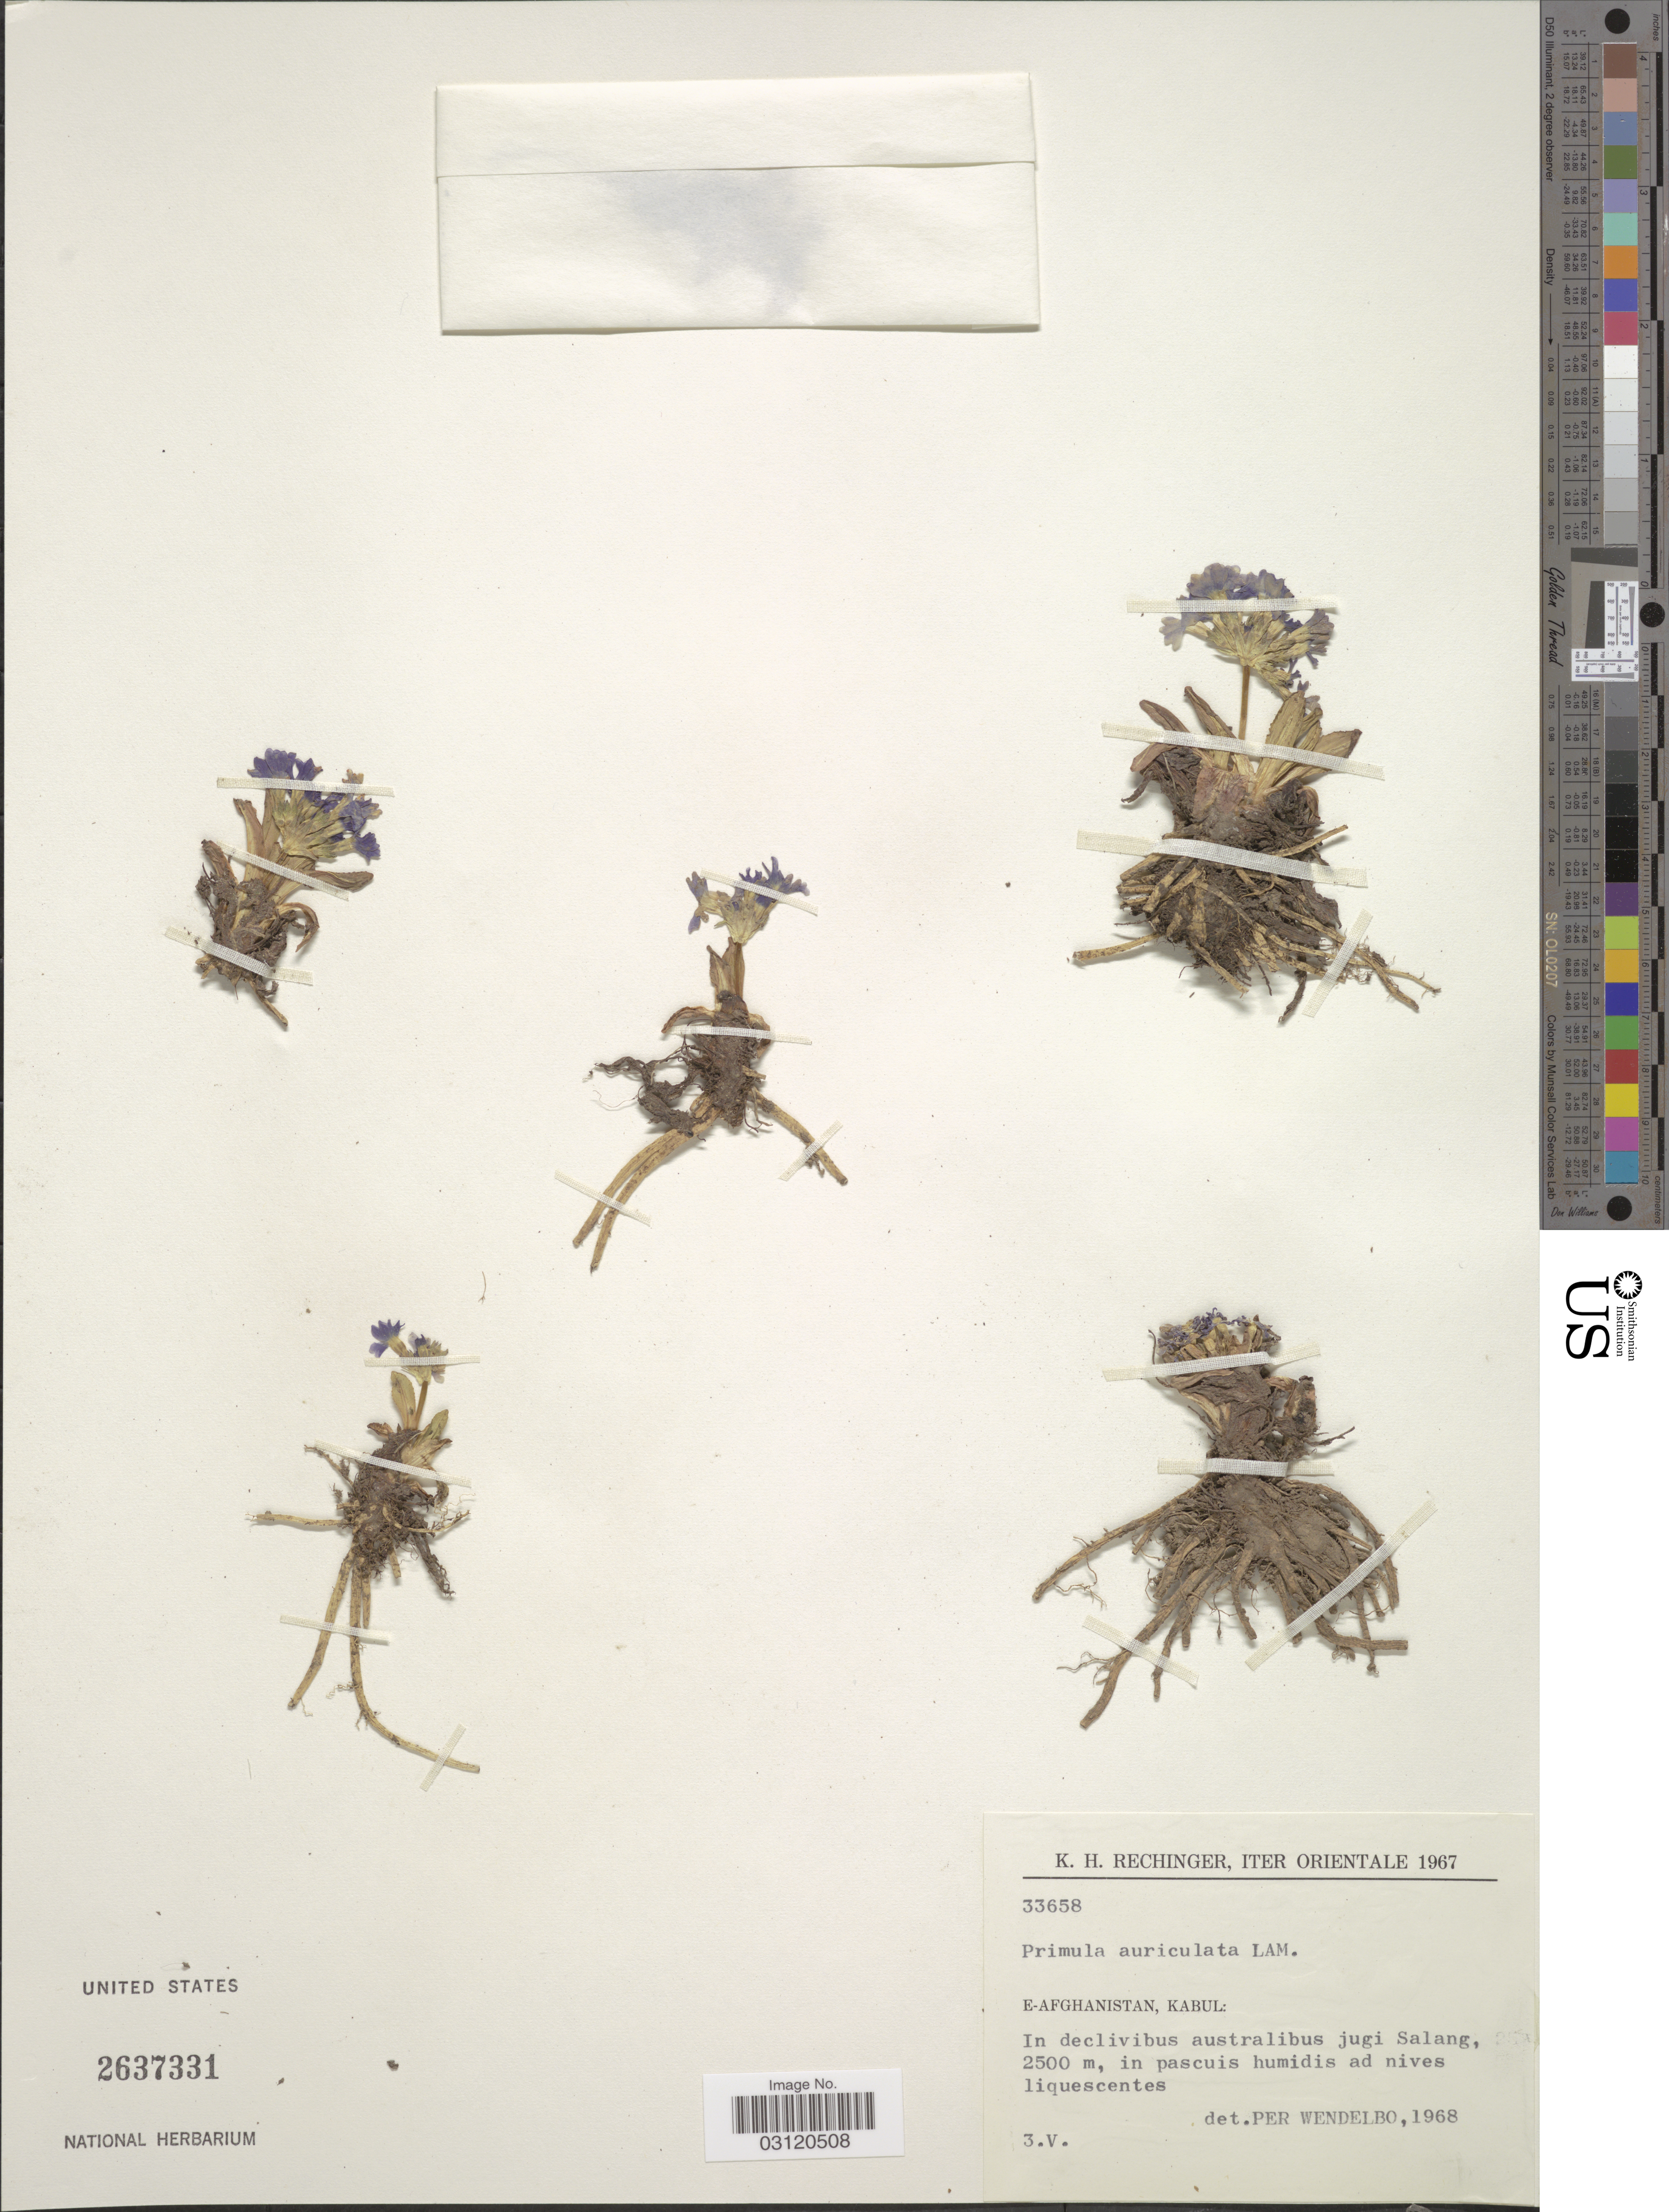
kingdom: Plantae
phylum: Tracheophyta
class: Magnoliopsida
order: Ericales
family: Primulaceae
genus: Primula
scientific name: Primula auriculata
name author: Lam.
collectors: K. H. Rechinger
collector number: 33658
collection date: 1967-05-03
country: Afghanistan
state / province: Kabul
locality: E-Afghanistan, Kabul: In declivibus australibus jugi Salang.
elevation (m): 2500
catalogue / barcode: US 2637331